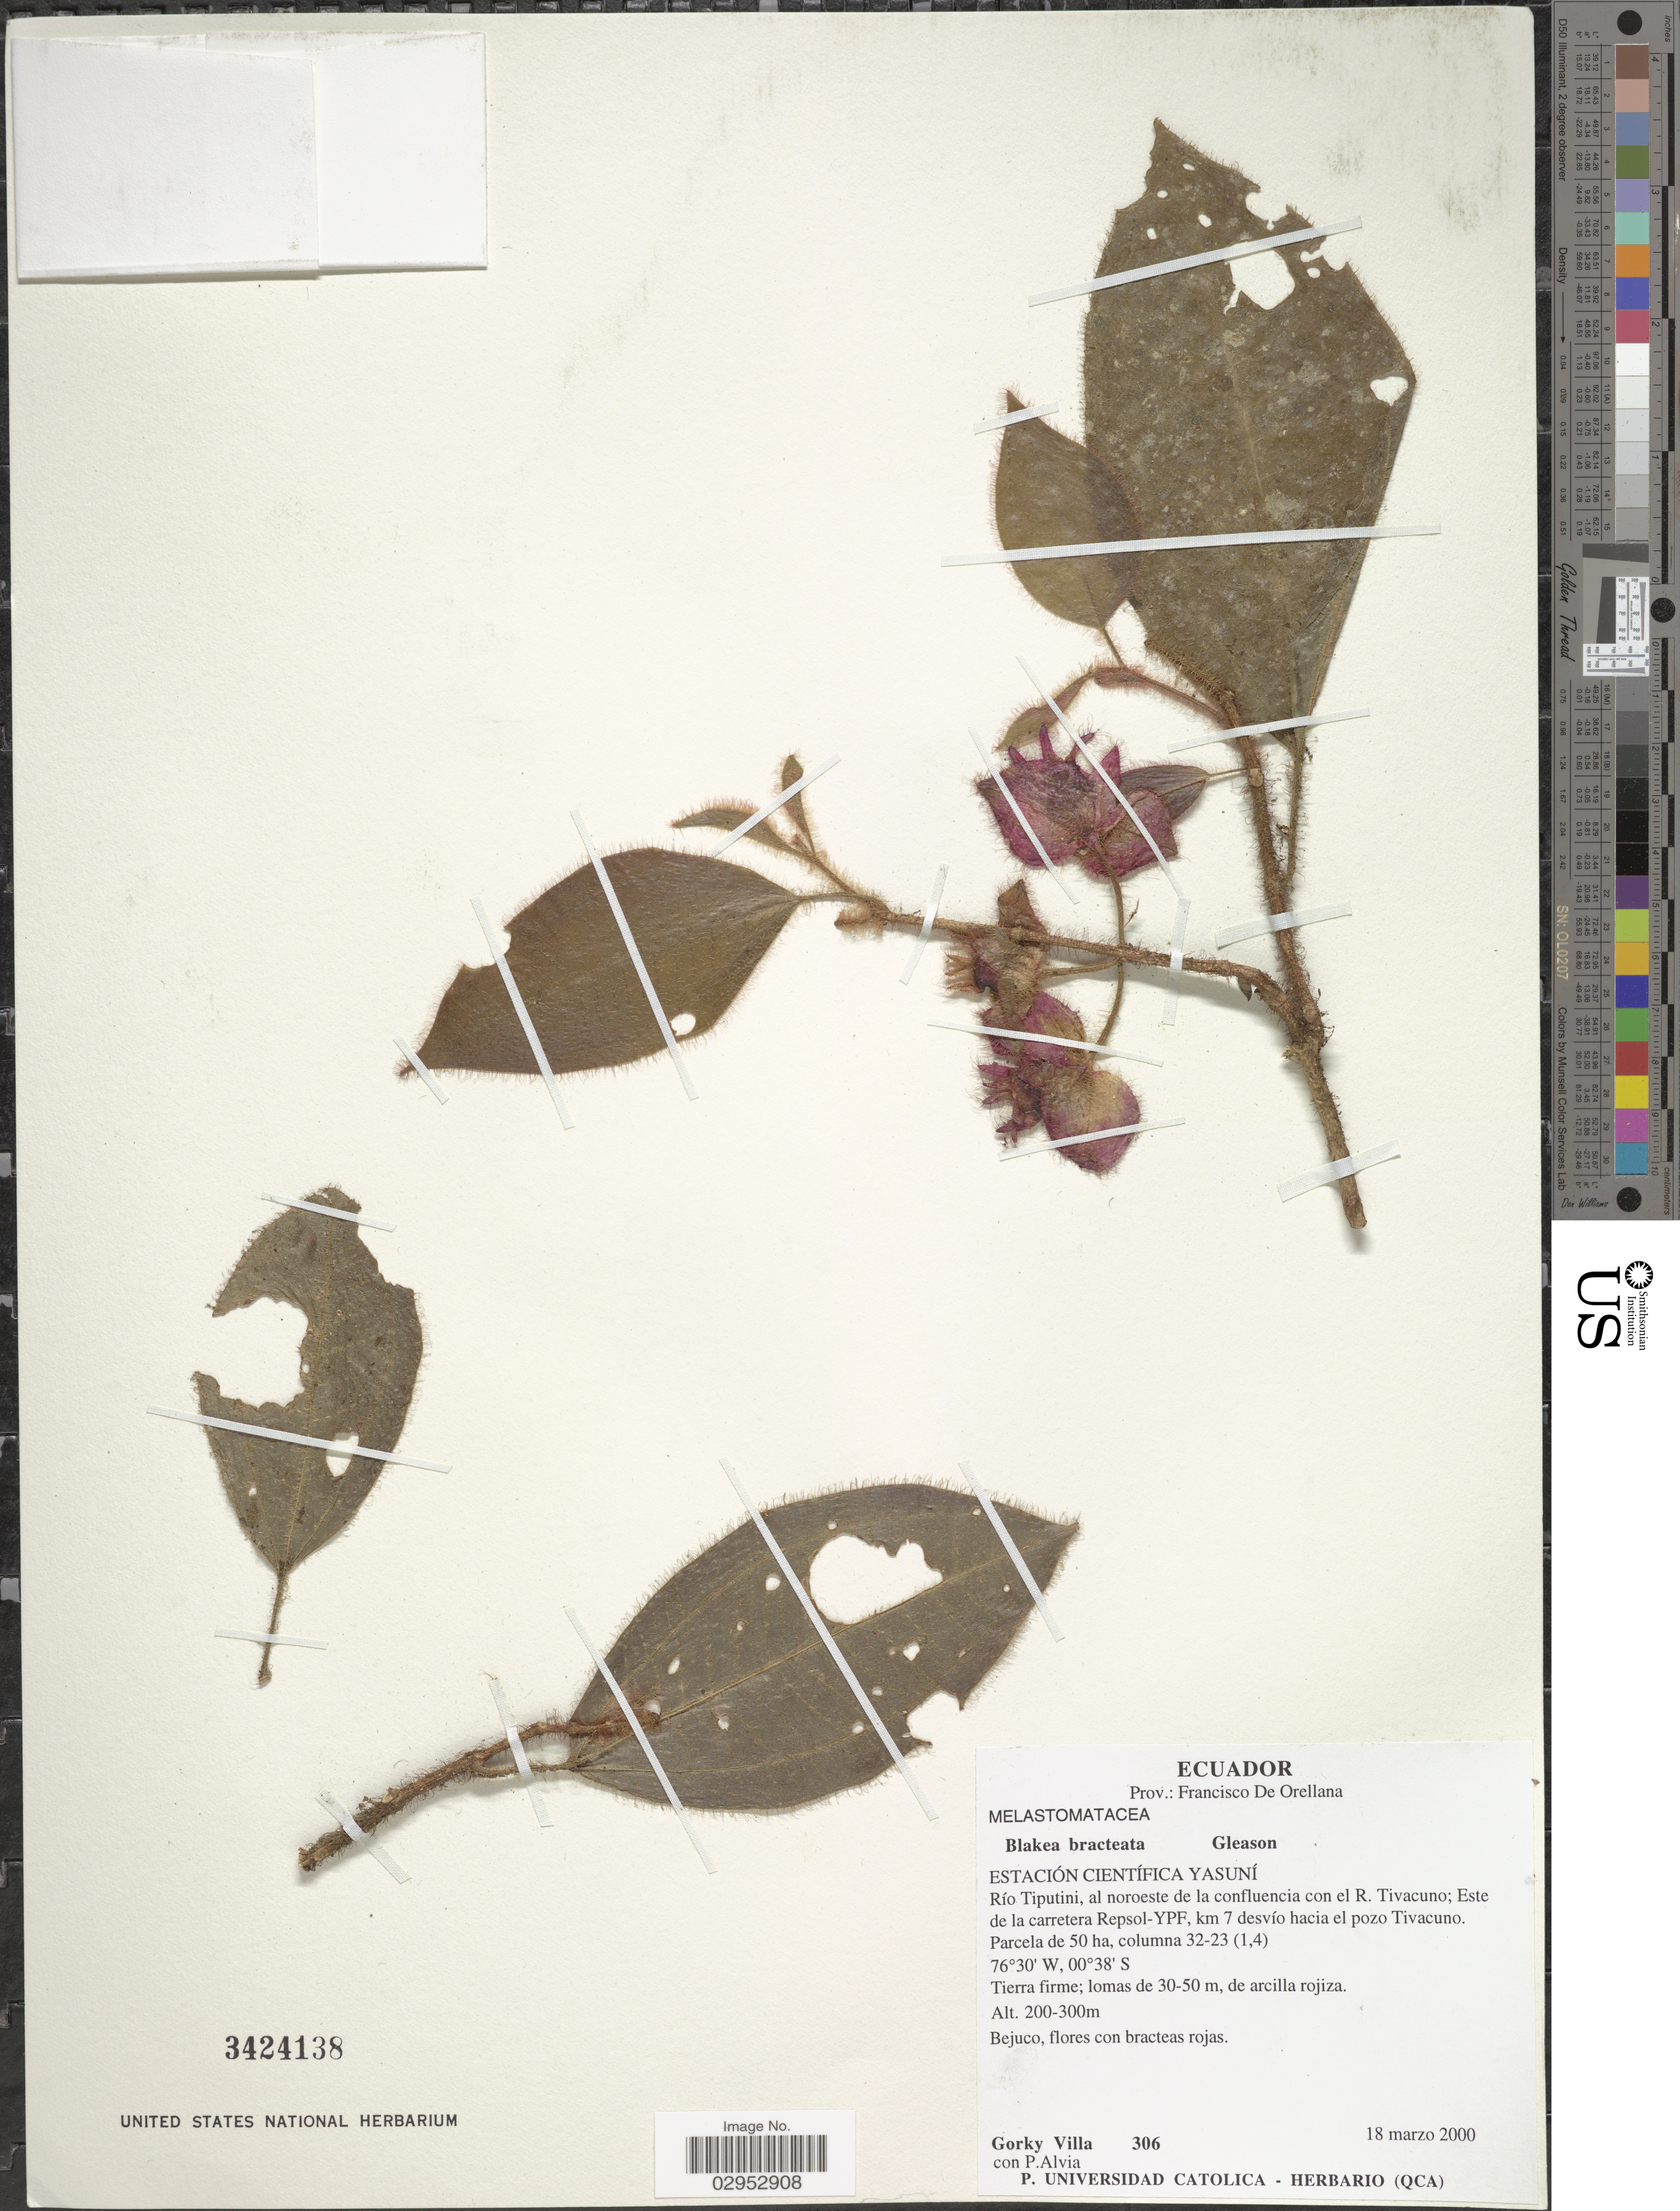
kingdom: Plantae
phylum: Tracheophyta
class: Magnoliopsida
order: Myrtales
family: Melastomataceae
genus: Blakea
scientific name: Blakea bracteata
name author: Gleason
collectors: G. Villa & P. Alvia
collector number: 306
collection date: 2000-03-18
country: Ecuador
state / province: Orellana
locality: Prov.: Francisco De Orellana. Estación Científica Yasuní. Río Tiputini, al noroeste de la confluencia con el R. Tivacuno; Este de la carretera Repsol-YPF, km 7 desvío hacia el pozo Tivacuno.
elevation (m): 200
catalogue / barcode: US 3424138